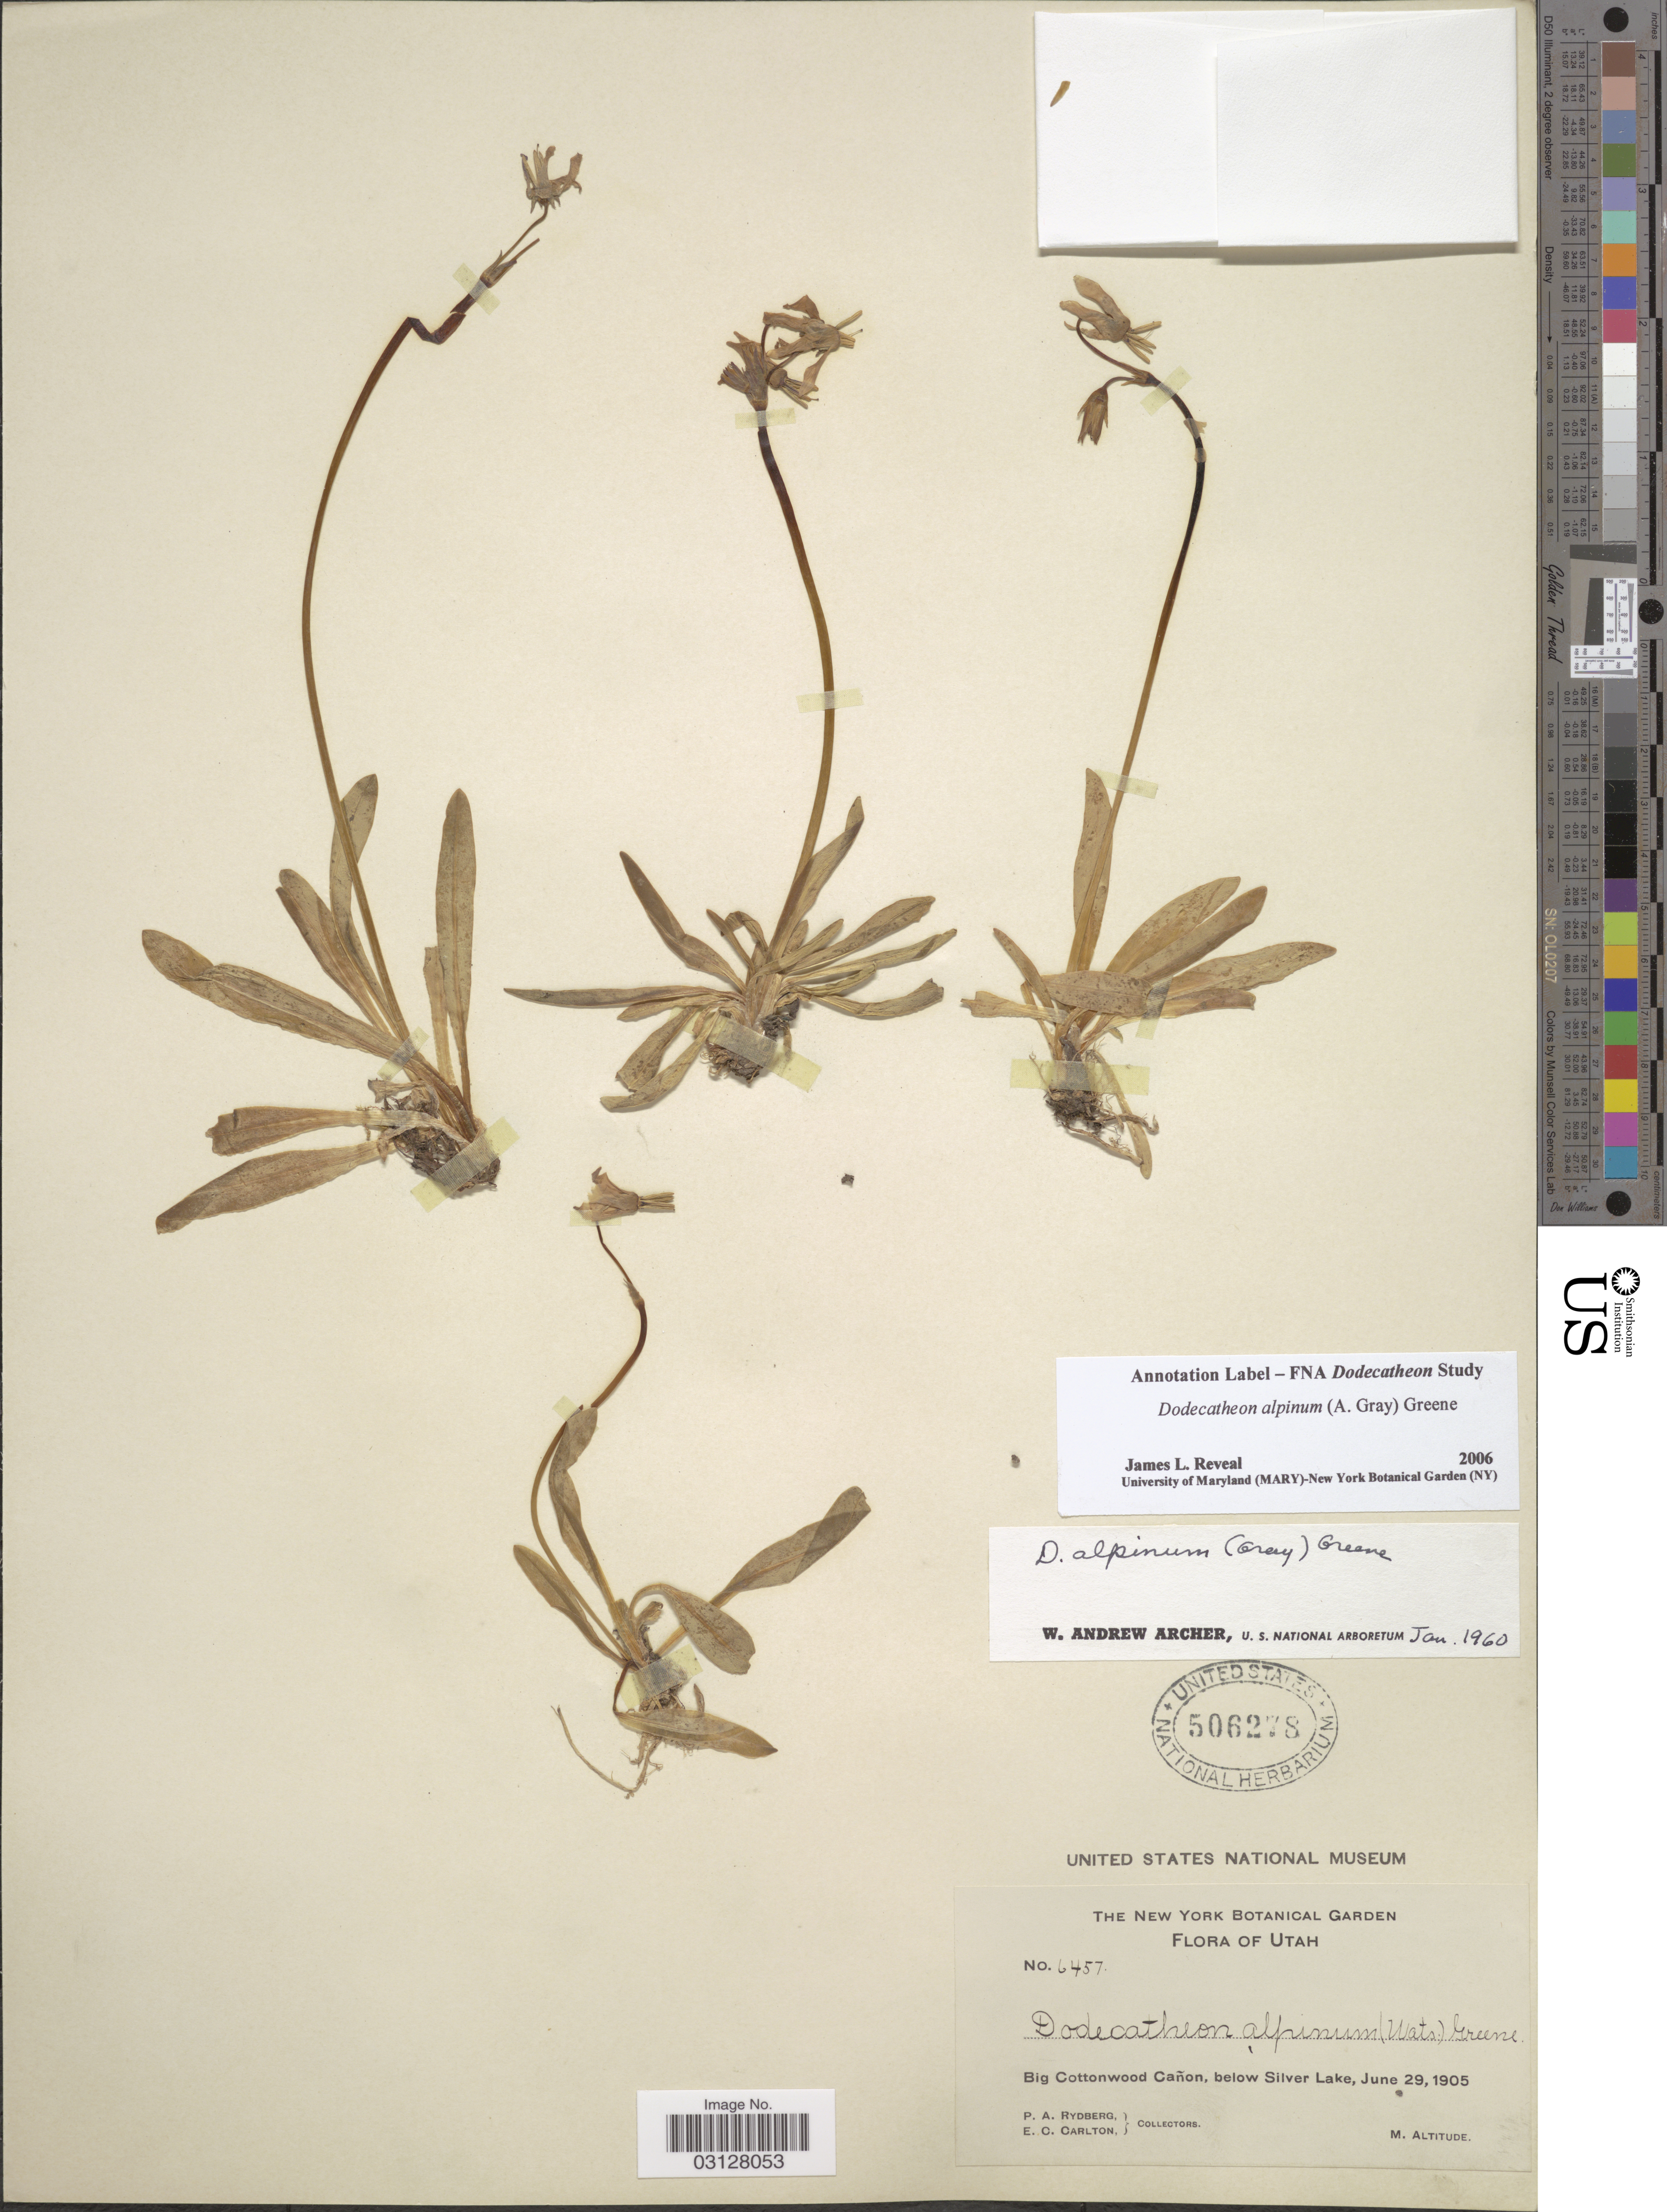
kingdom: Plantae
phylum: Tracheophyta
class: Magnoliopsida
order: Ericales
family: Primulaceae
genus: Dodecatheon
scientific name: Dodecatheon alpinum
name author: (A. Gray) Greene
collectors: P. A. Rydberg & E. Carlton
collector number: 6457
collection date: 1905-06-29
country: United States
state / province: Utah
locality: Big Cottonwood Cañon, below Silver Lake.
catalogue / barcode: US 506278